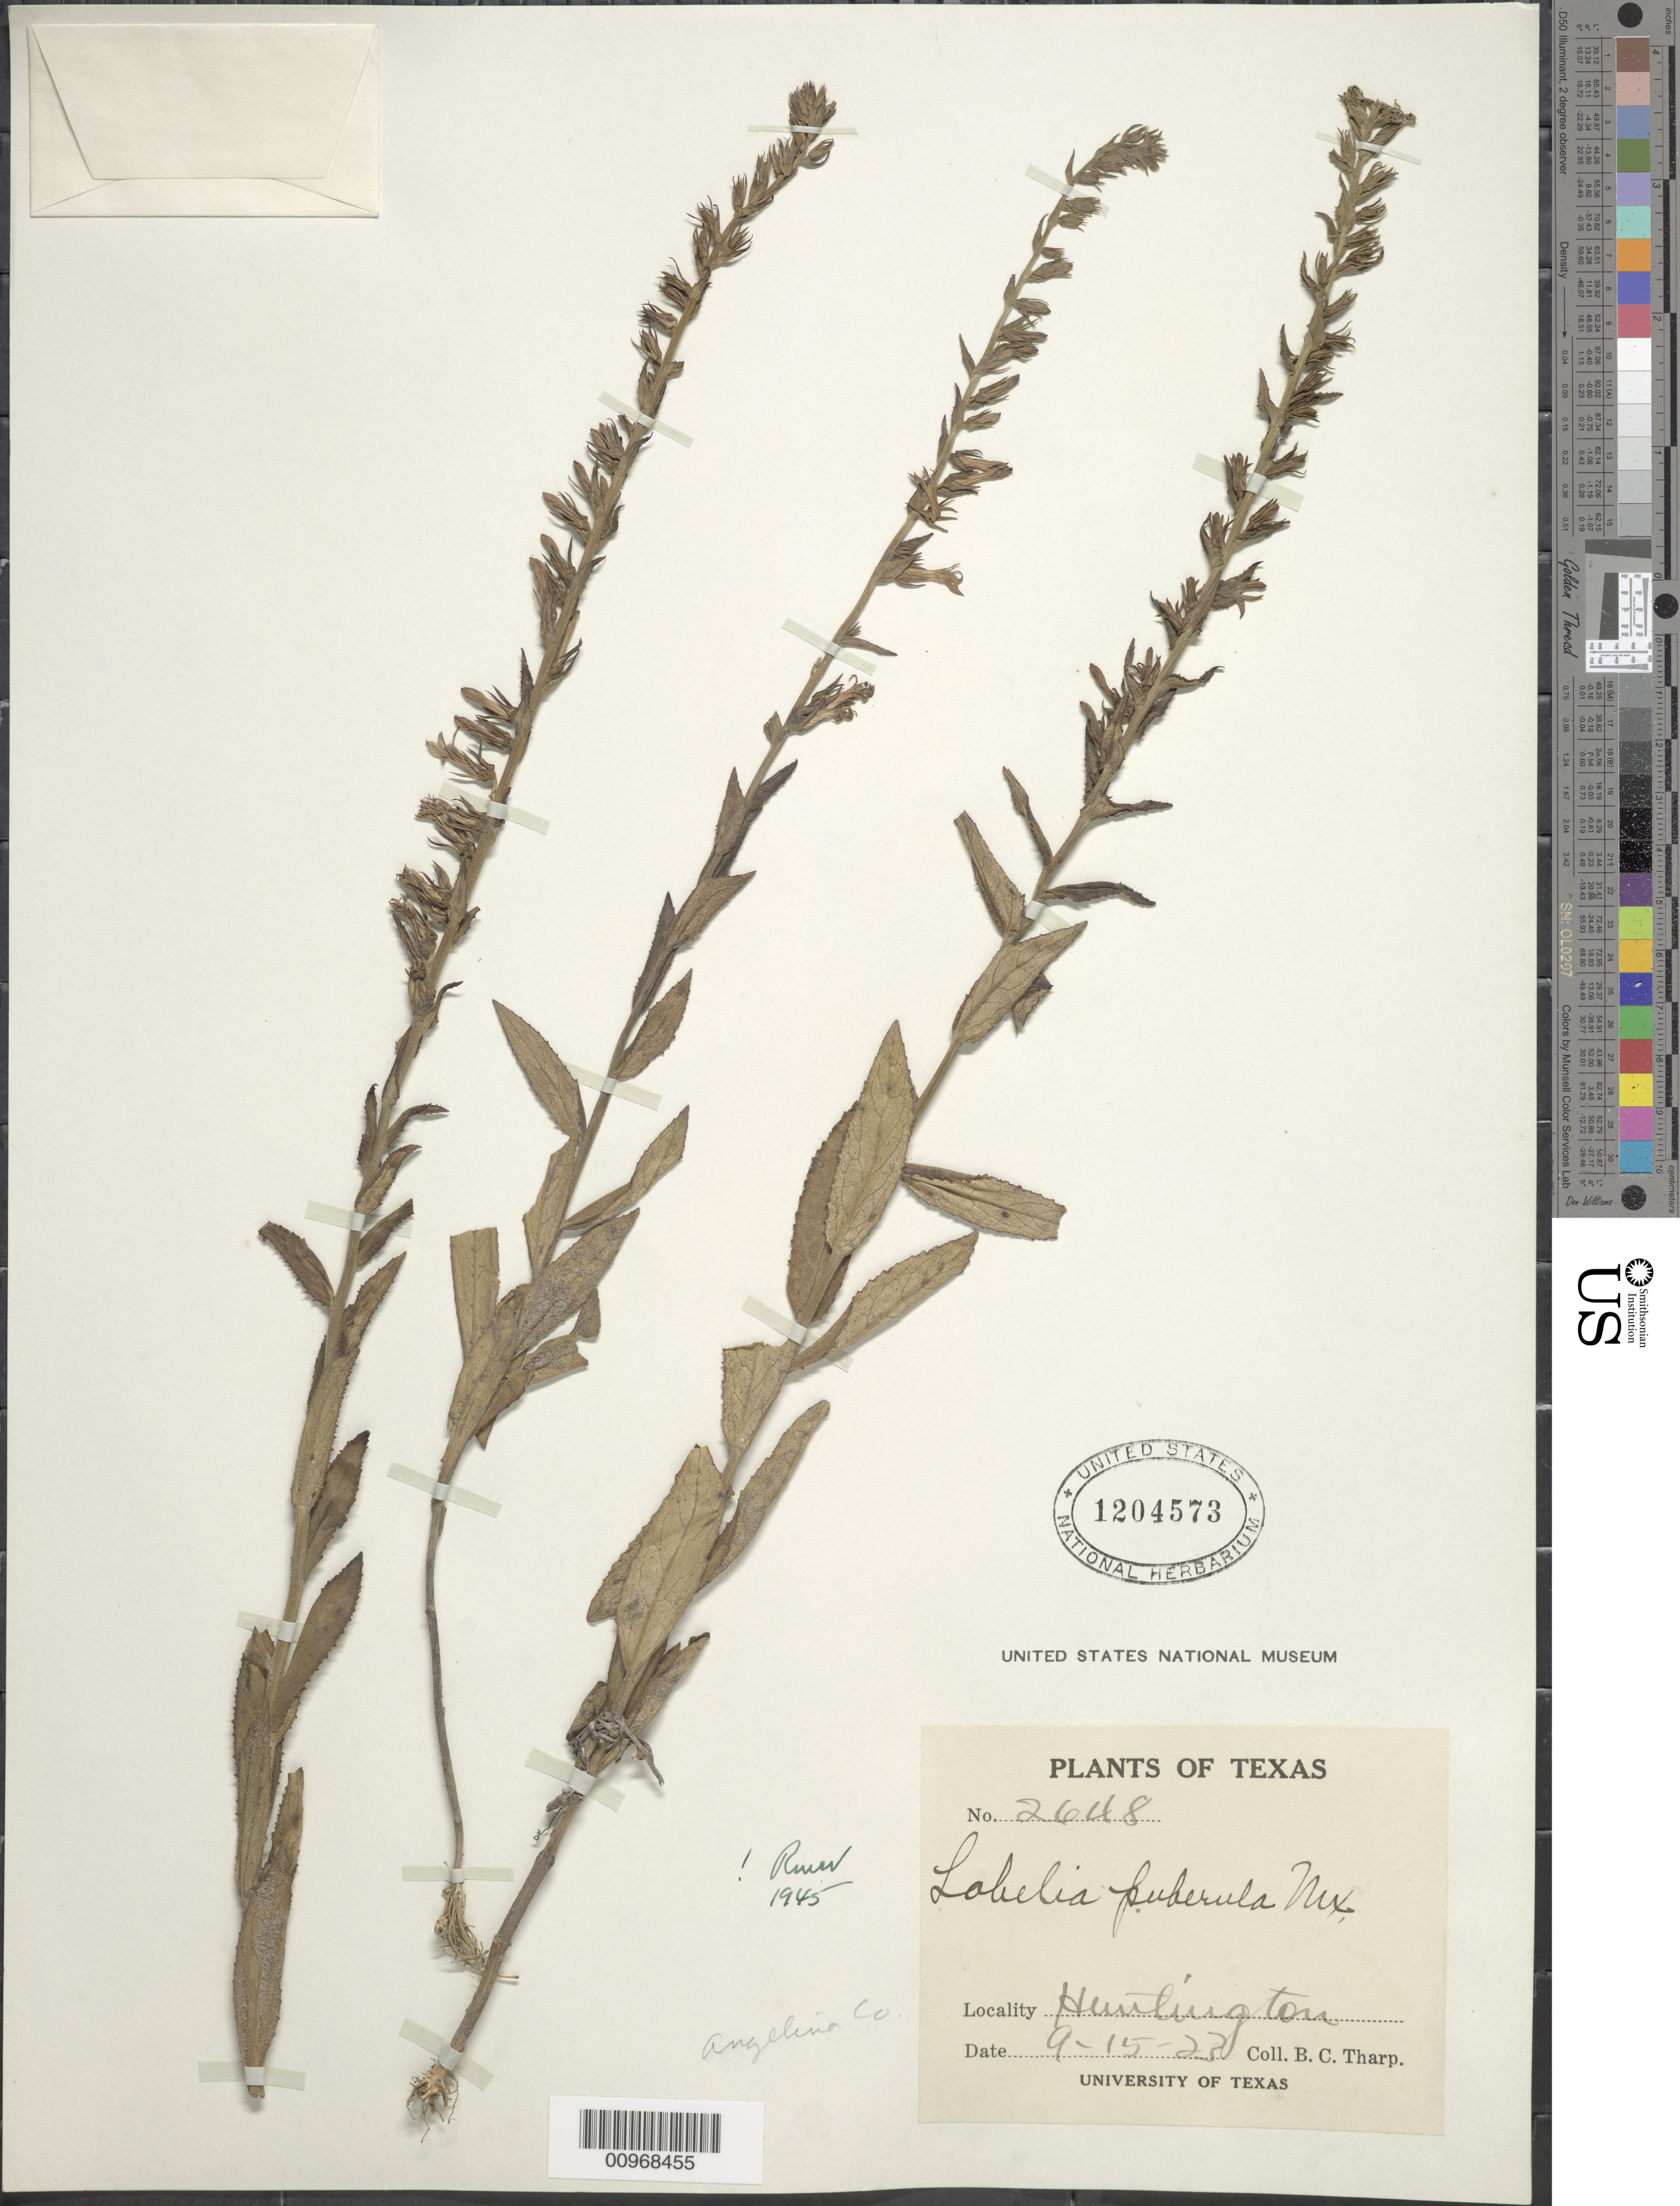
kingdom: Plantae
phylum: Tracheophyta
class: Magnoliopsida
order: Asterales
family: Campanulaceae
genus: Lobelia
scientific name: Lobelia puberula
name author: Michx.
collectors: B. C. Tharp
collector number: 2648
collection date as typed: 15 Sep 1923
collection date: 1923-09-15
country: United States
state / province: Texas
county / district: Angelina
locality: Huntington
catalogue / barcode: US 1204573